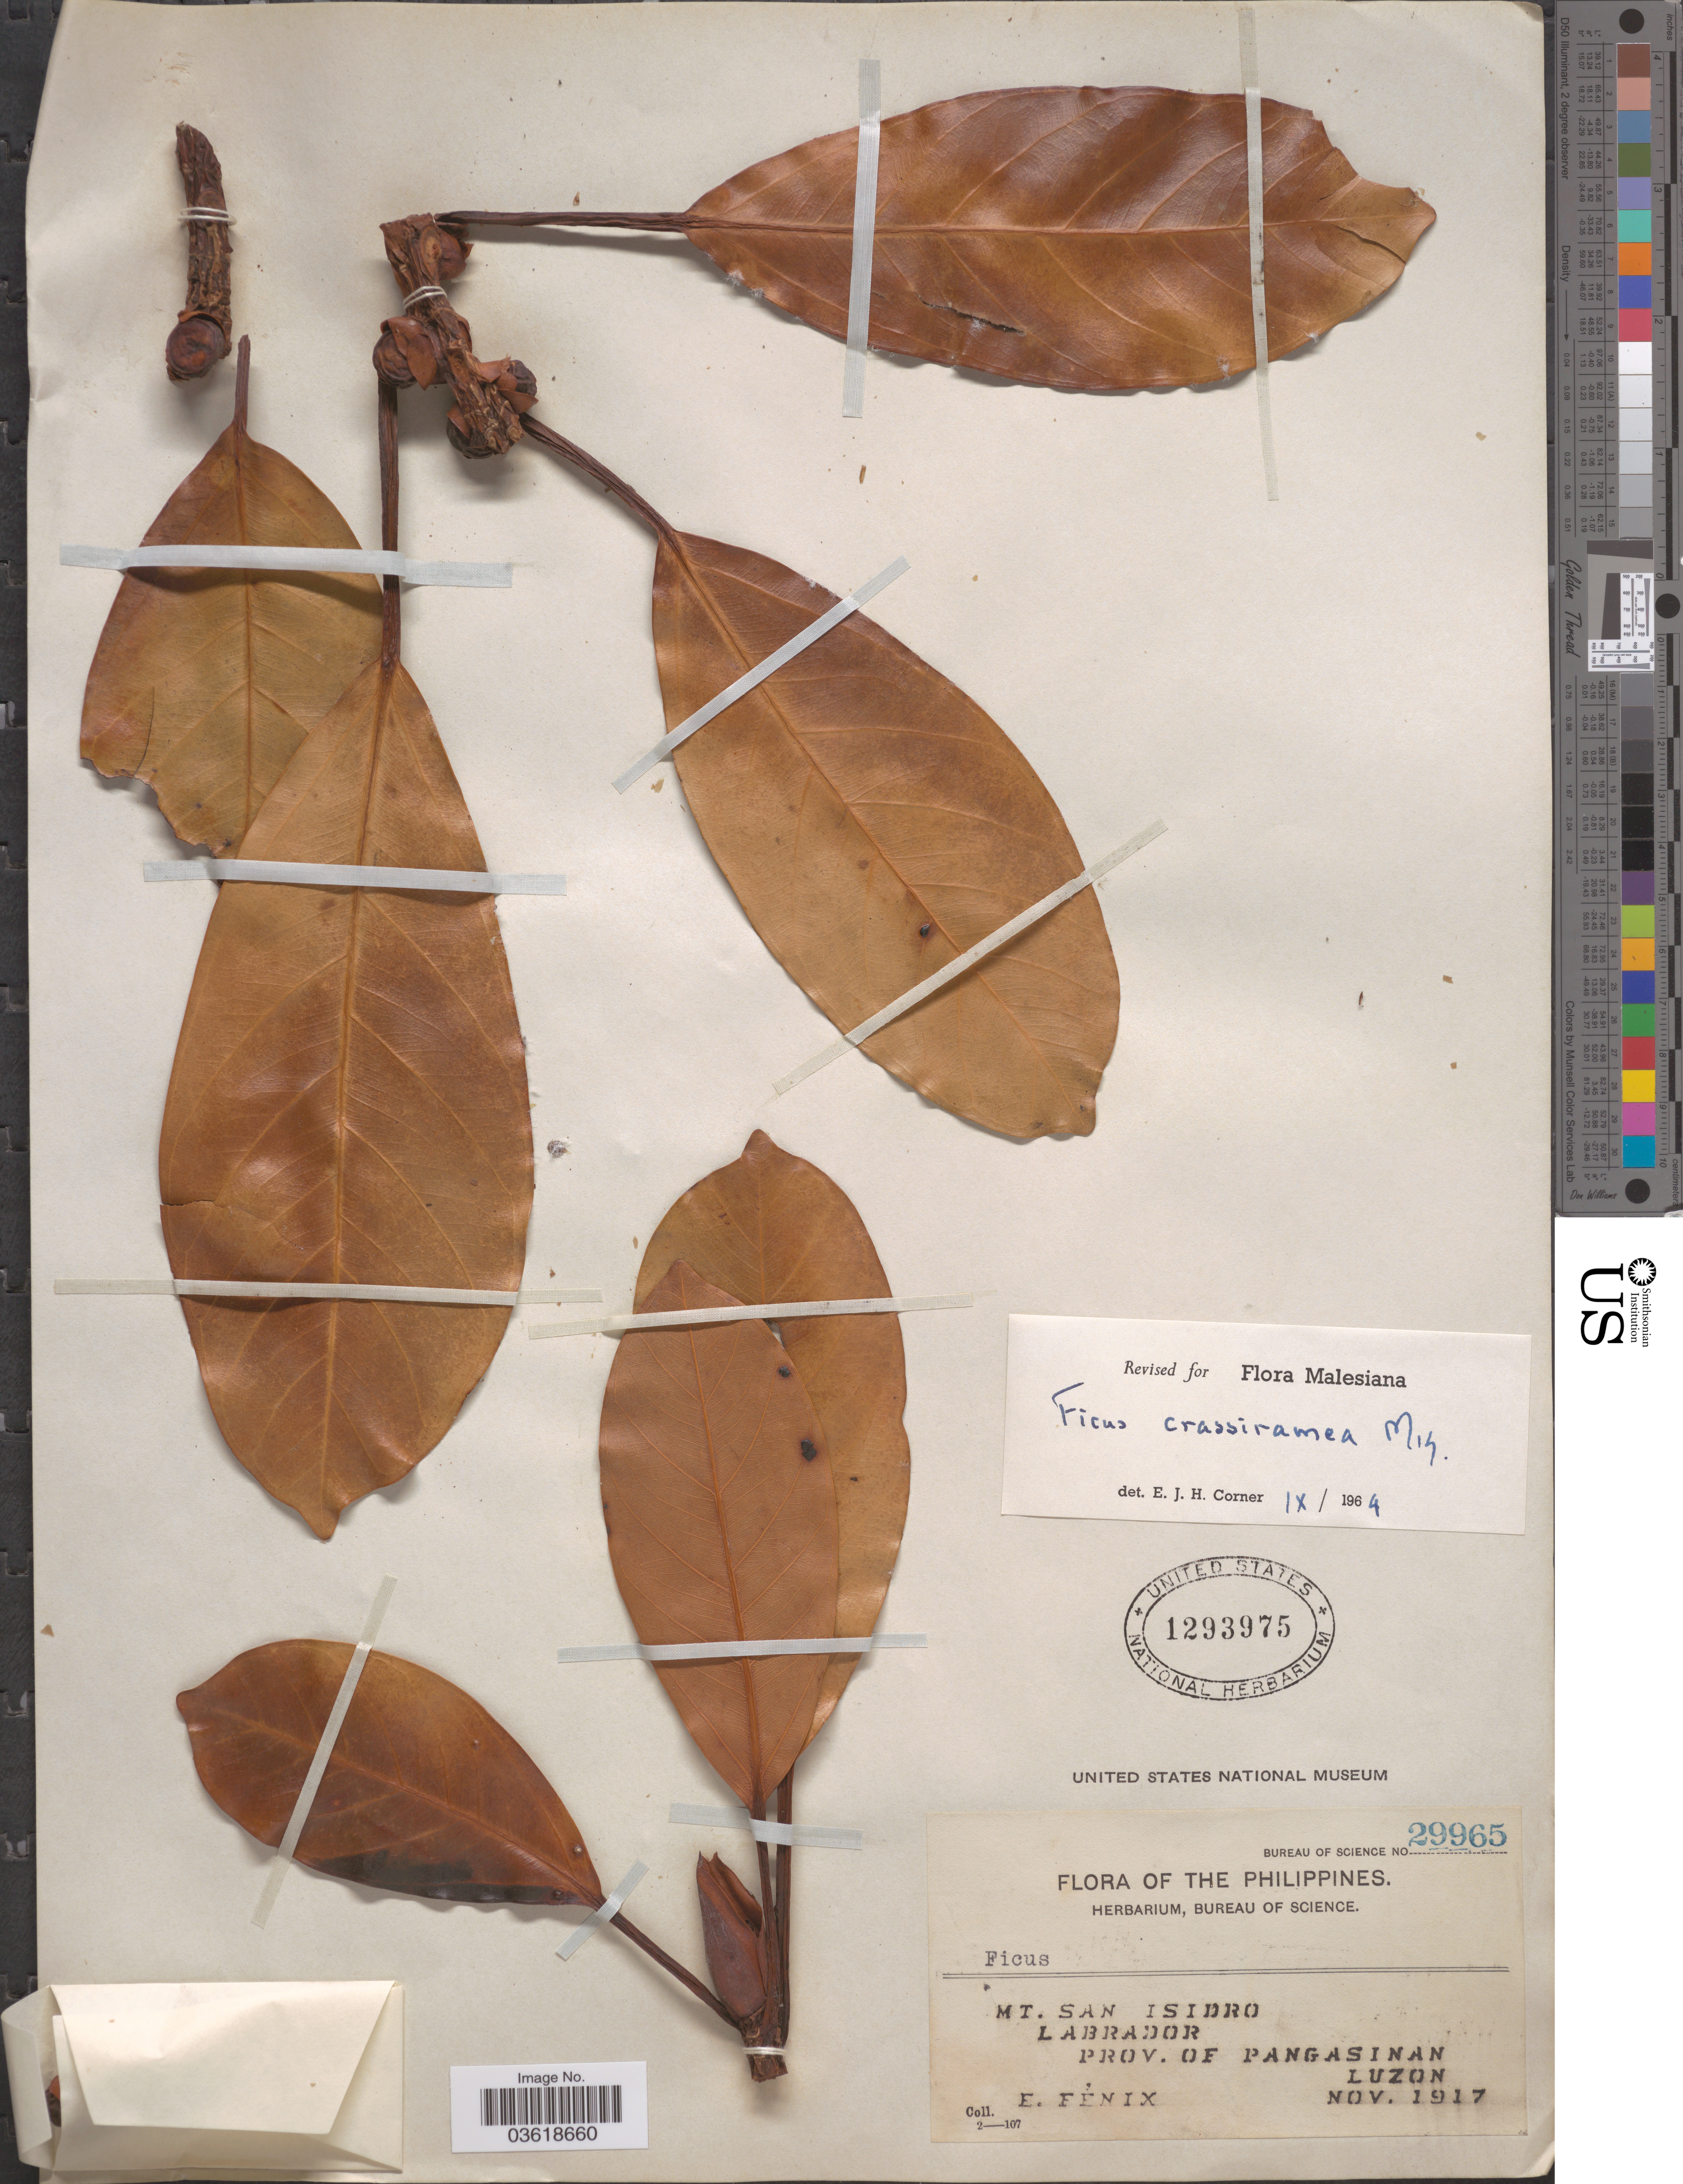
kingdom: Plantae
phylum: Tracheophyta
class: Magnoliopsida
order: Rosales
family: Moraceae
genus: Ficus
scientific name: Ficus crassiramea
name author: Miq.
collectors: E. Fenix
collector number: Bureau of Science 29965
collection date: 1917-11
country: Philippines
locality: Mt. San Isidro. Labrador. Prov. of Pangasinan. Luzon.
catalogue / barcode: US 1293975